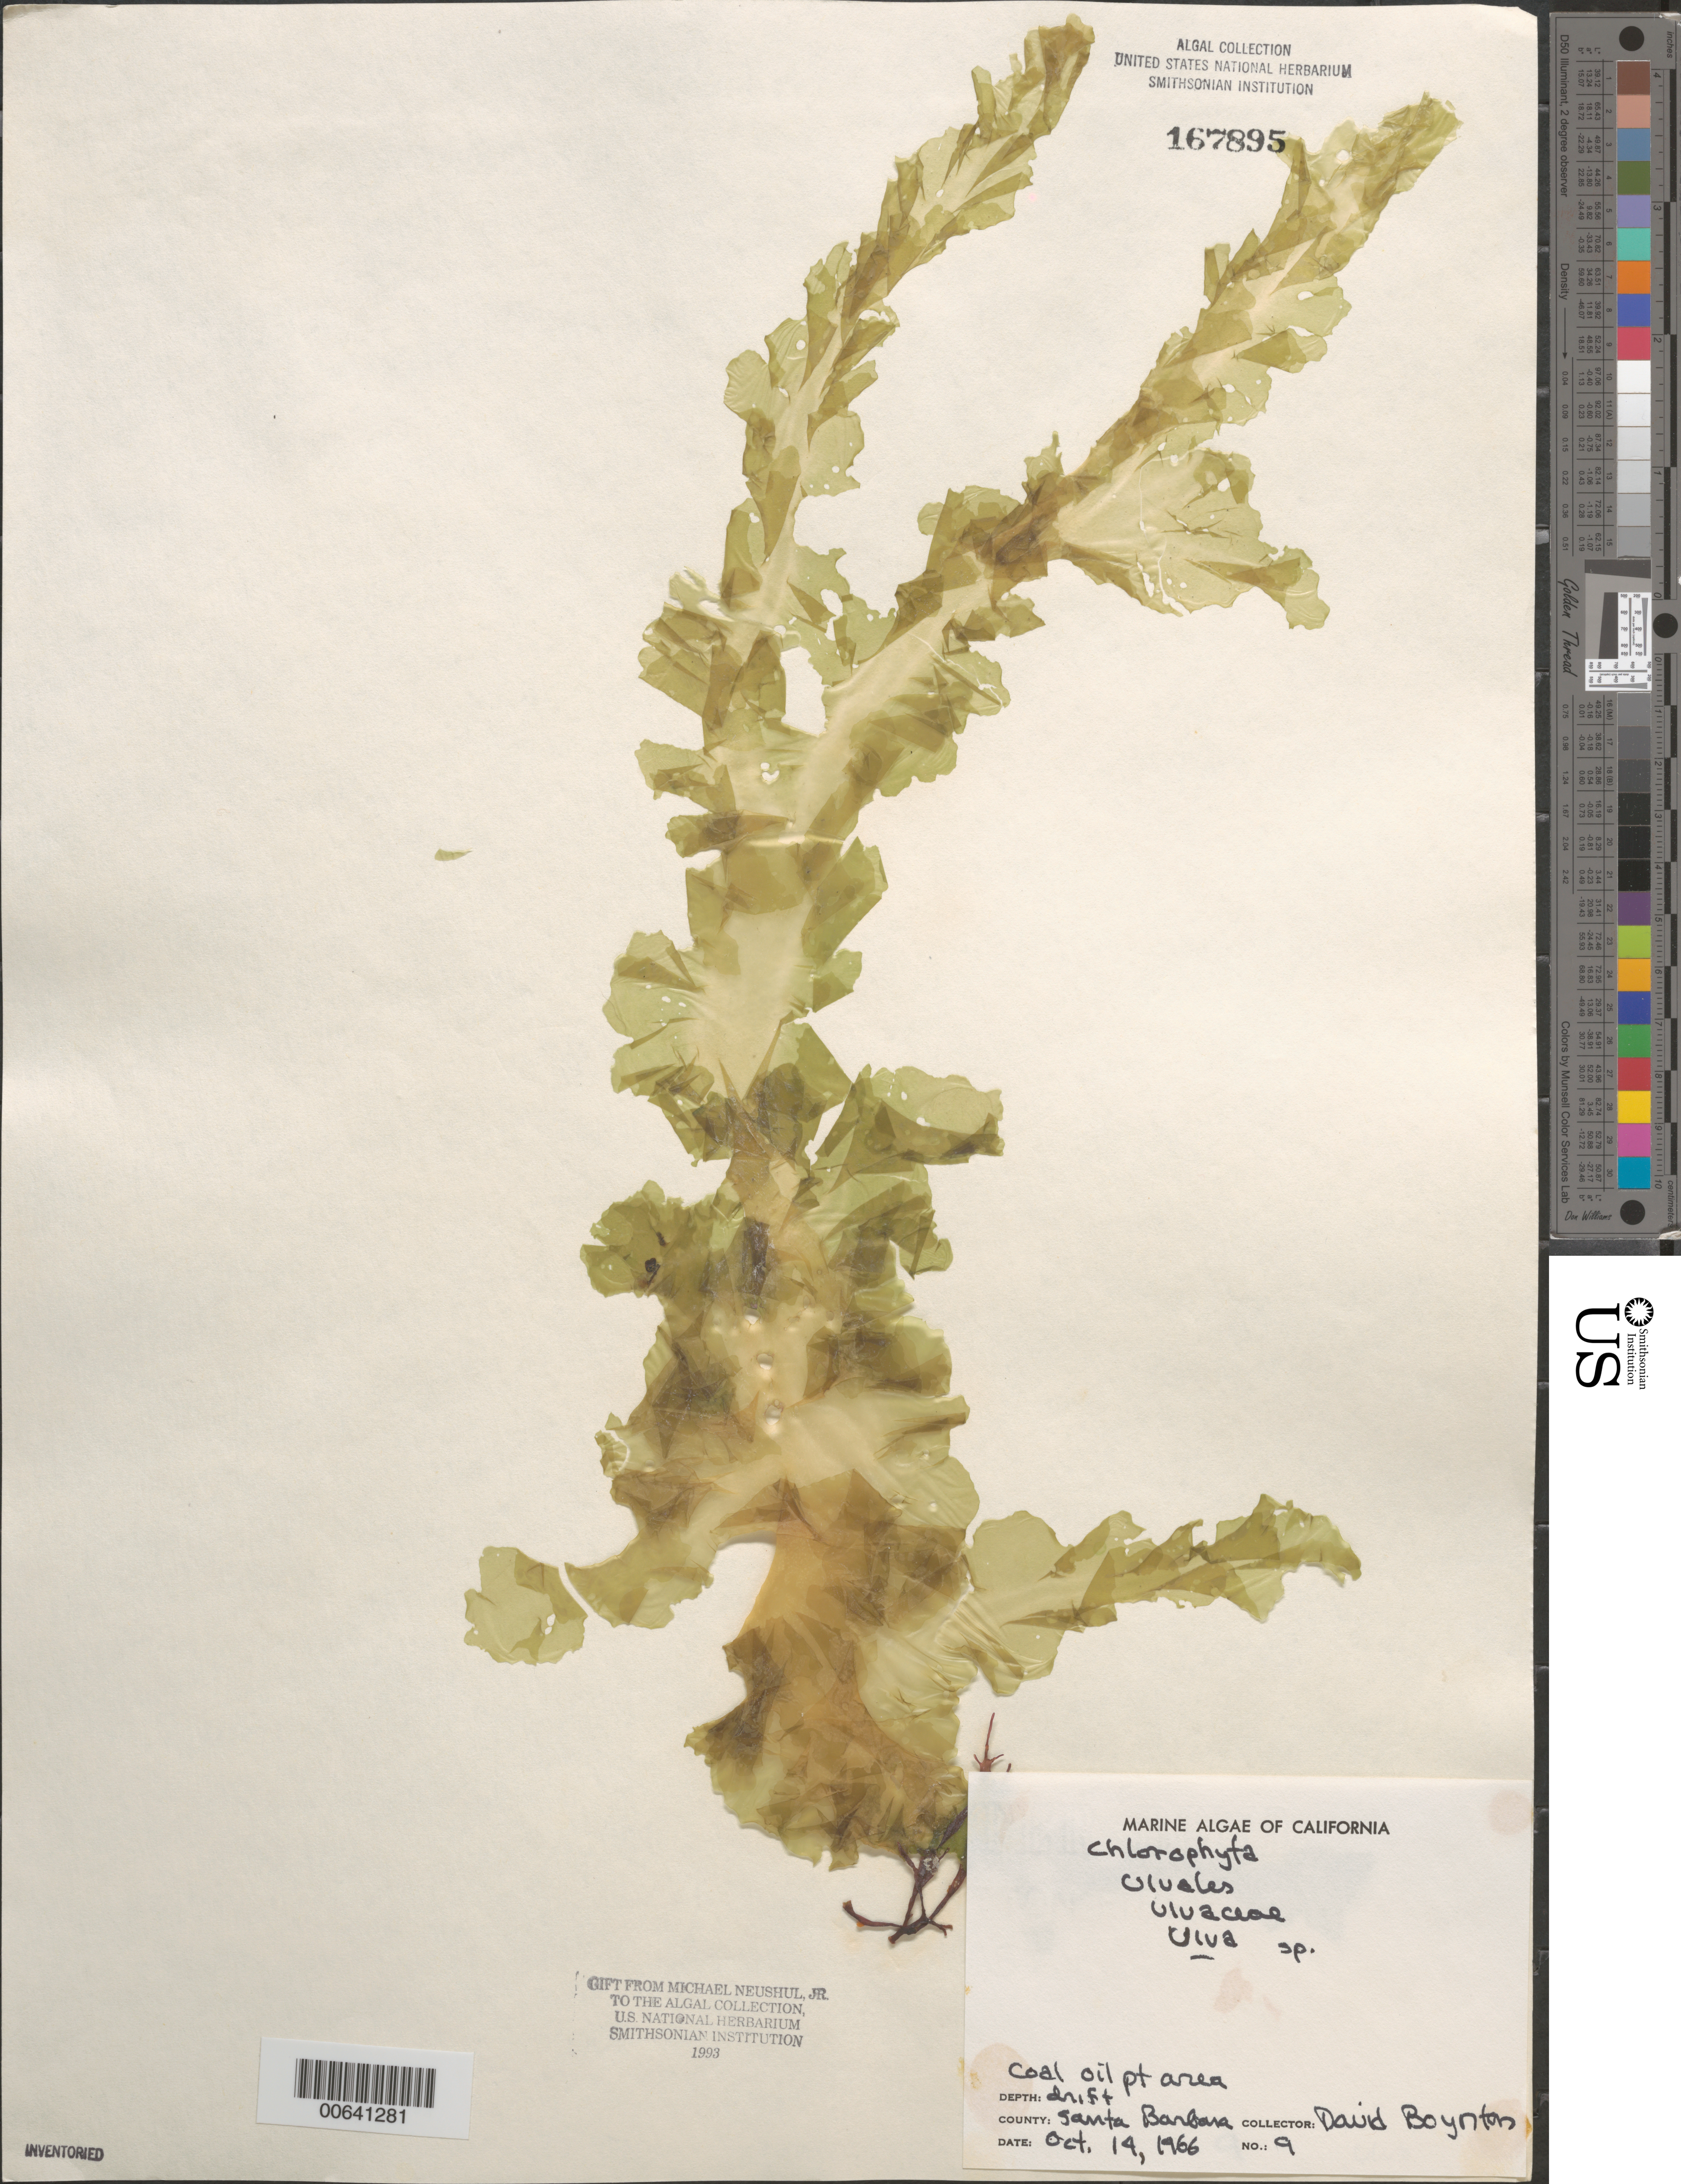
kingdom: Plantae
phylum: Chlorophyta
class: Ulvophyceae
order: Ulvales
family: Ulvaceae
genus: Ulva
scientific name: Ulva sp.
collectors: D. Boynton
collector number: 9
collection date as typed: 14 Oct 1966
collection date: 1966-10-14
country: United States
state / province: California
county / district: Santa Barbara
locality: Coal Oil Point area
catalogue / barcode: US 167895